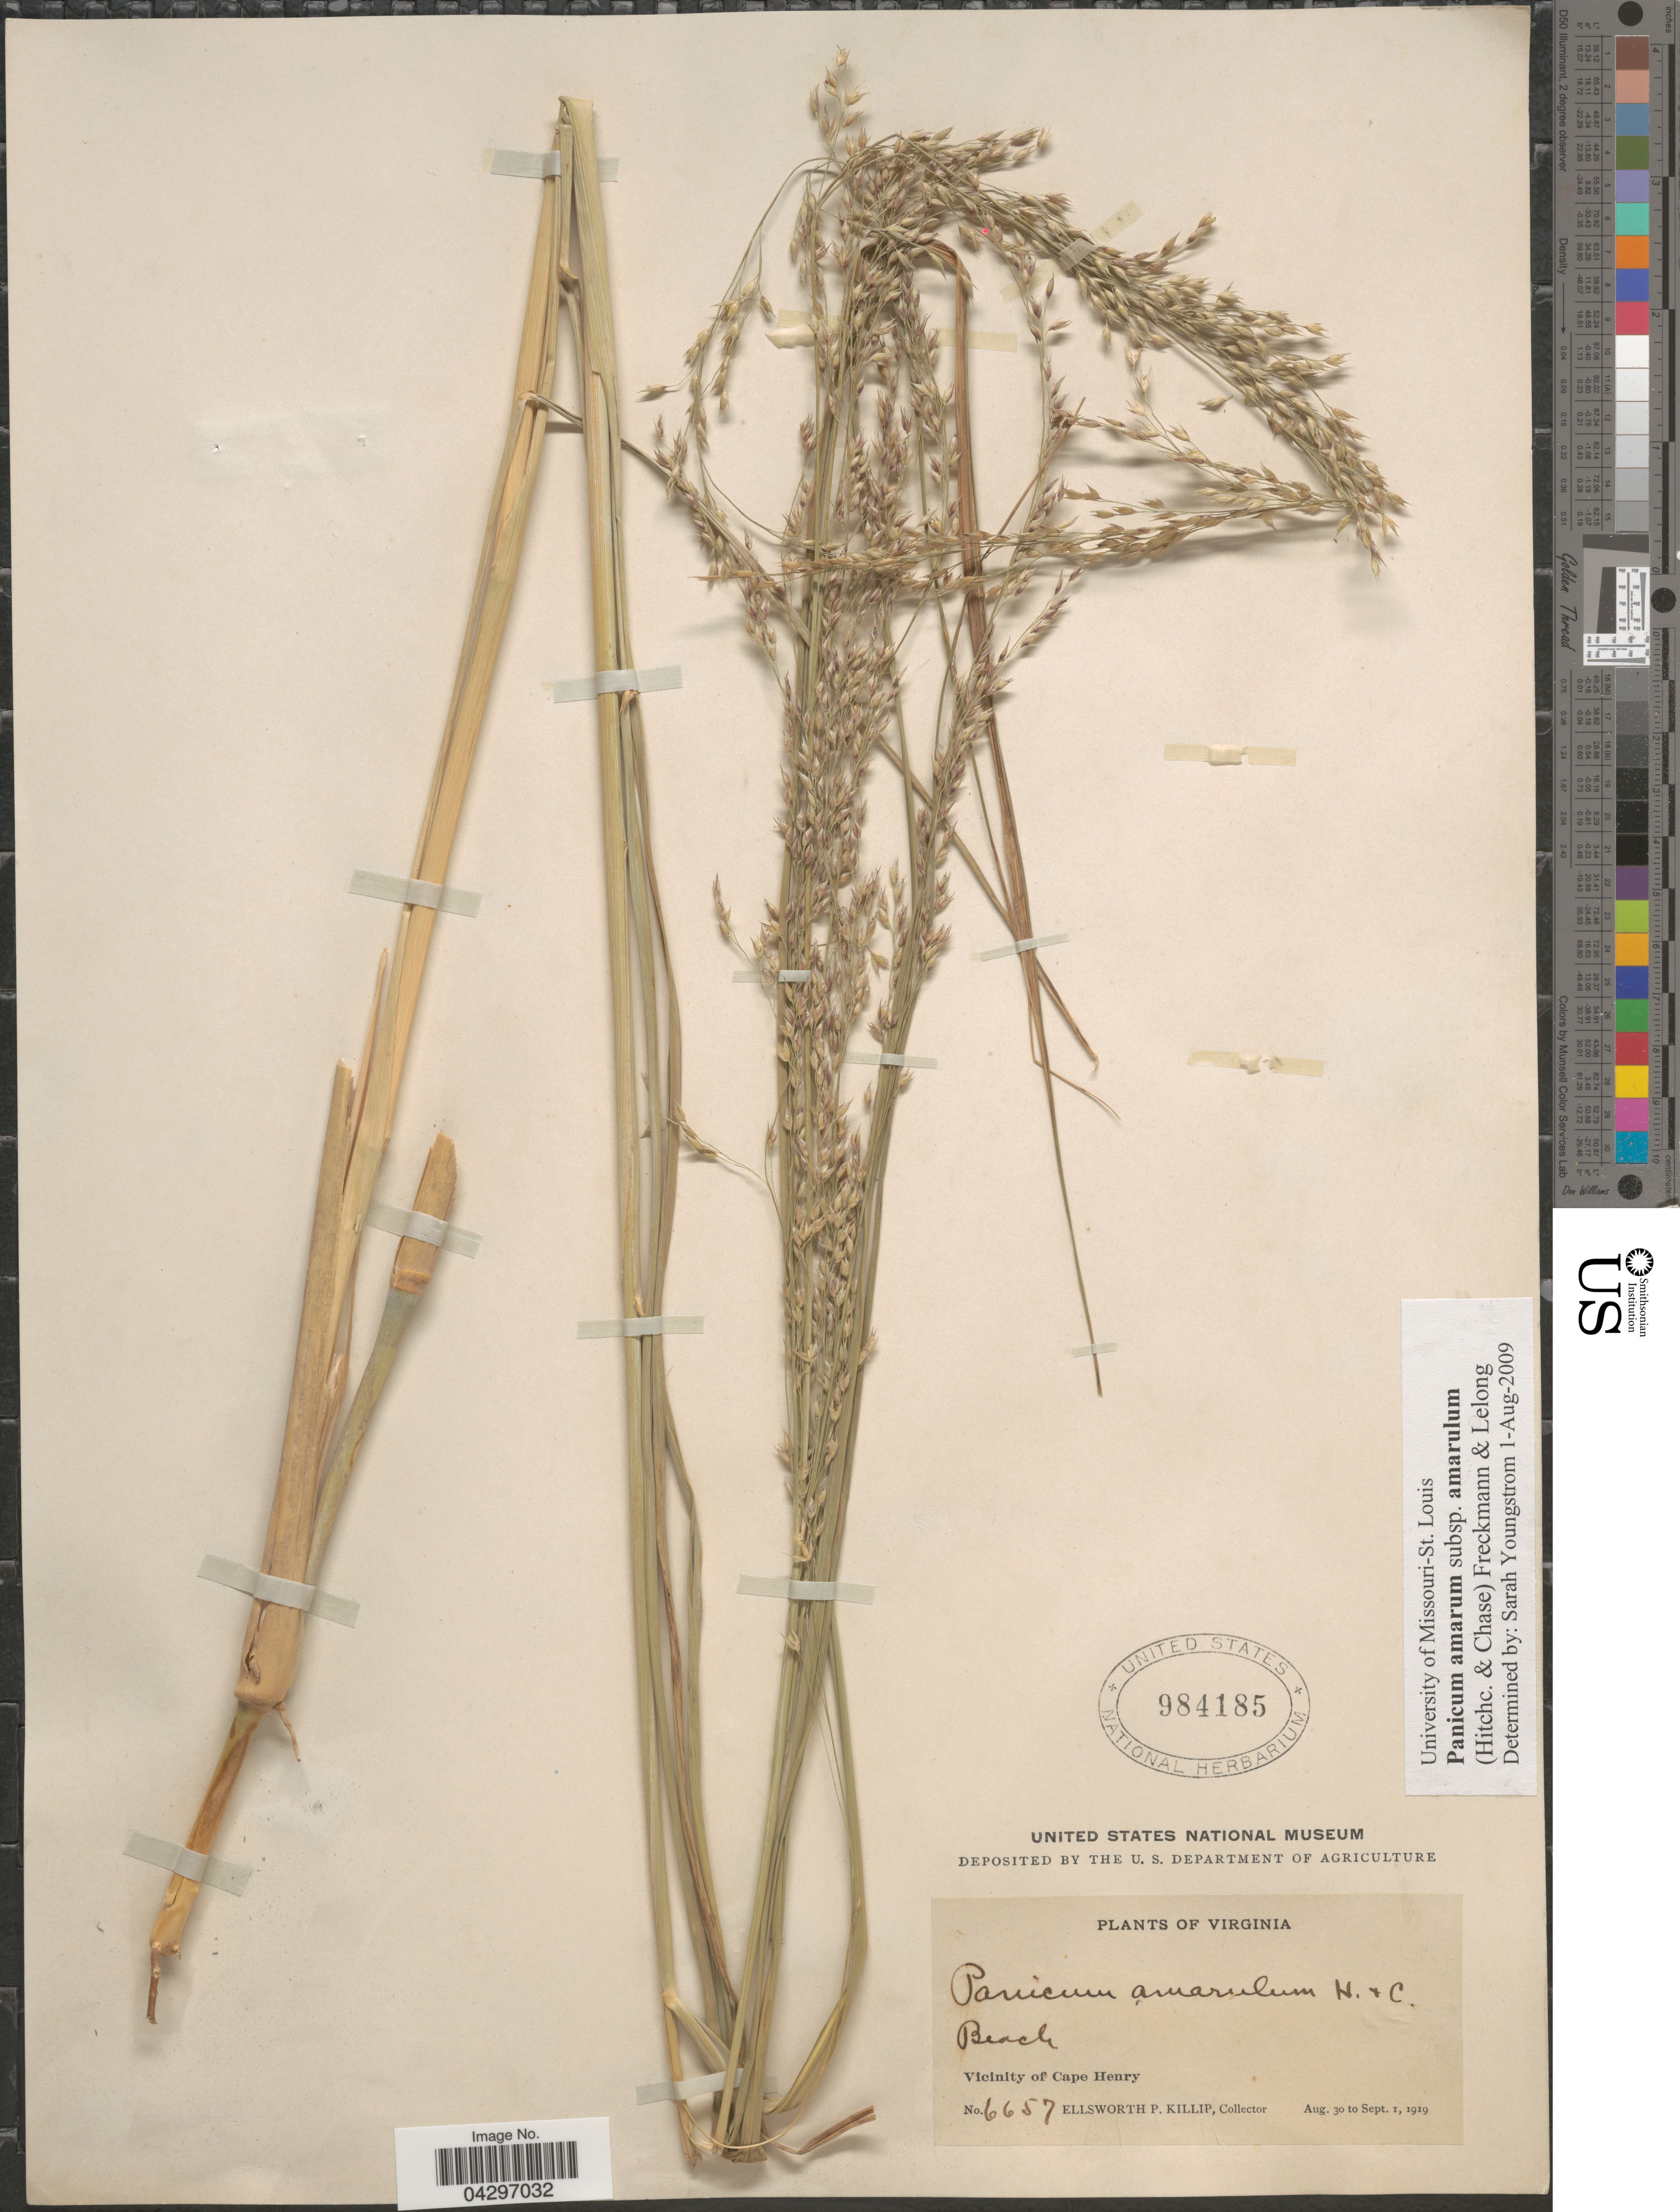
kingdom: Plantae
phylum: Tracheophyta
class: Liliopsida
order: Poales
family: Poaceae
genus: Panicum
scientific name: Panicum amarum var. amarulum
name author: (Hitchc. & Chase) Freckmann & Lelong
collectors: E. P. Killip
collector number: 6657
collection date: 1919-08-30/1919-09-01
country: United States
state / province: Virginia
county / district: City of Virginia Beach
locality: Beach. Vicinity of Cape Henry.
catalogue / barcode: US 984185